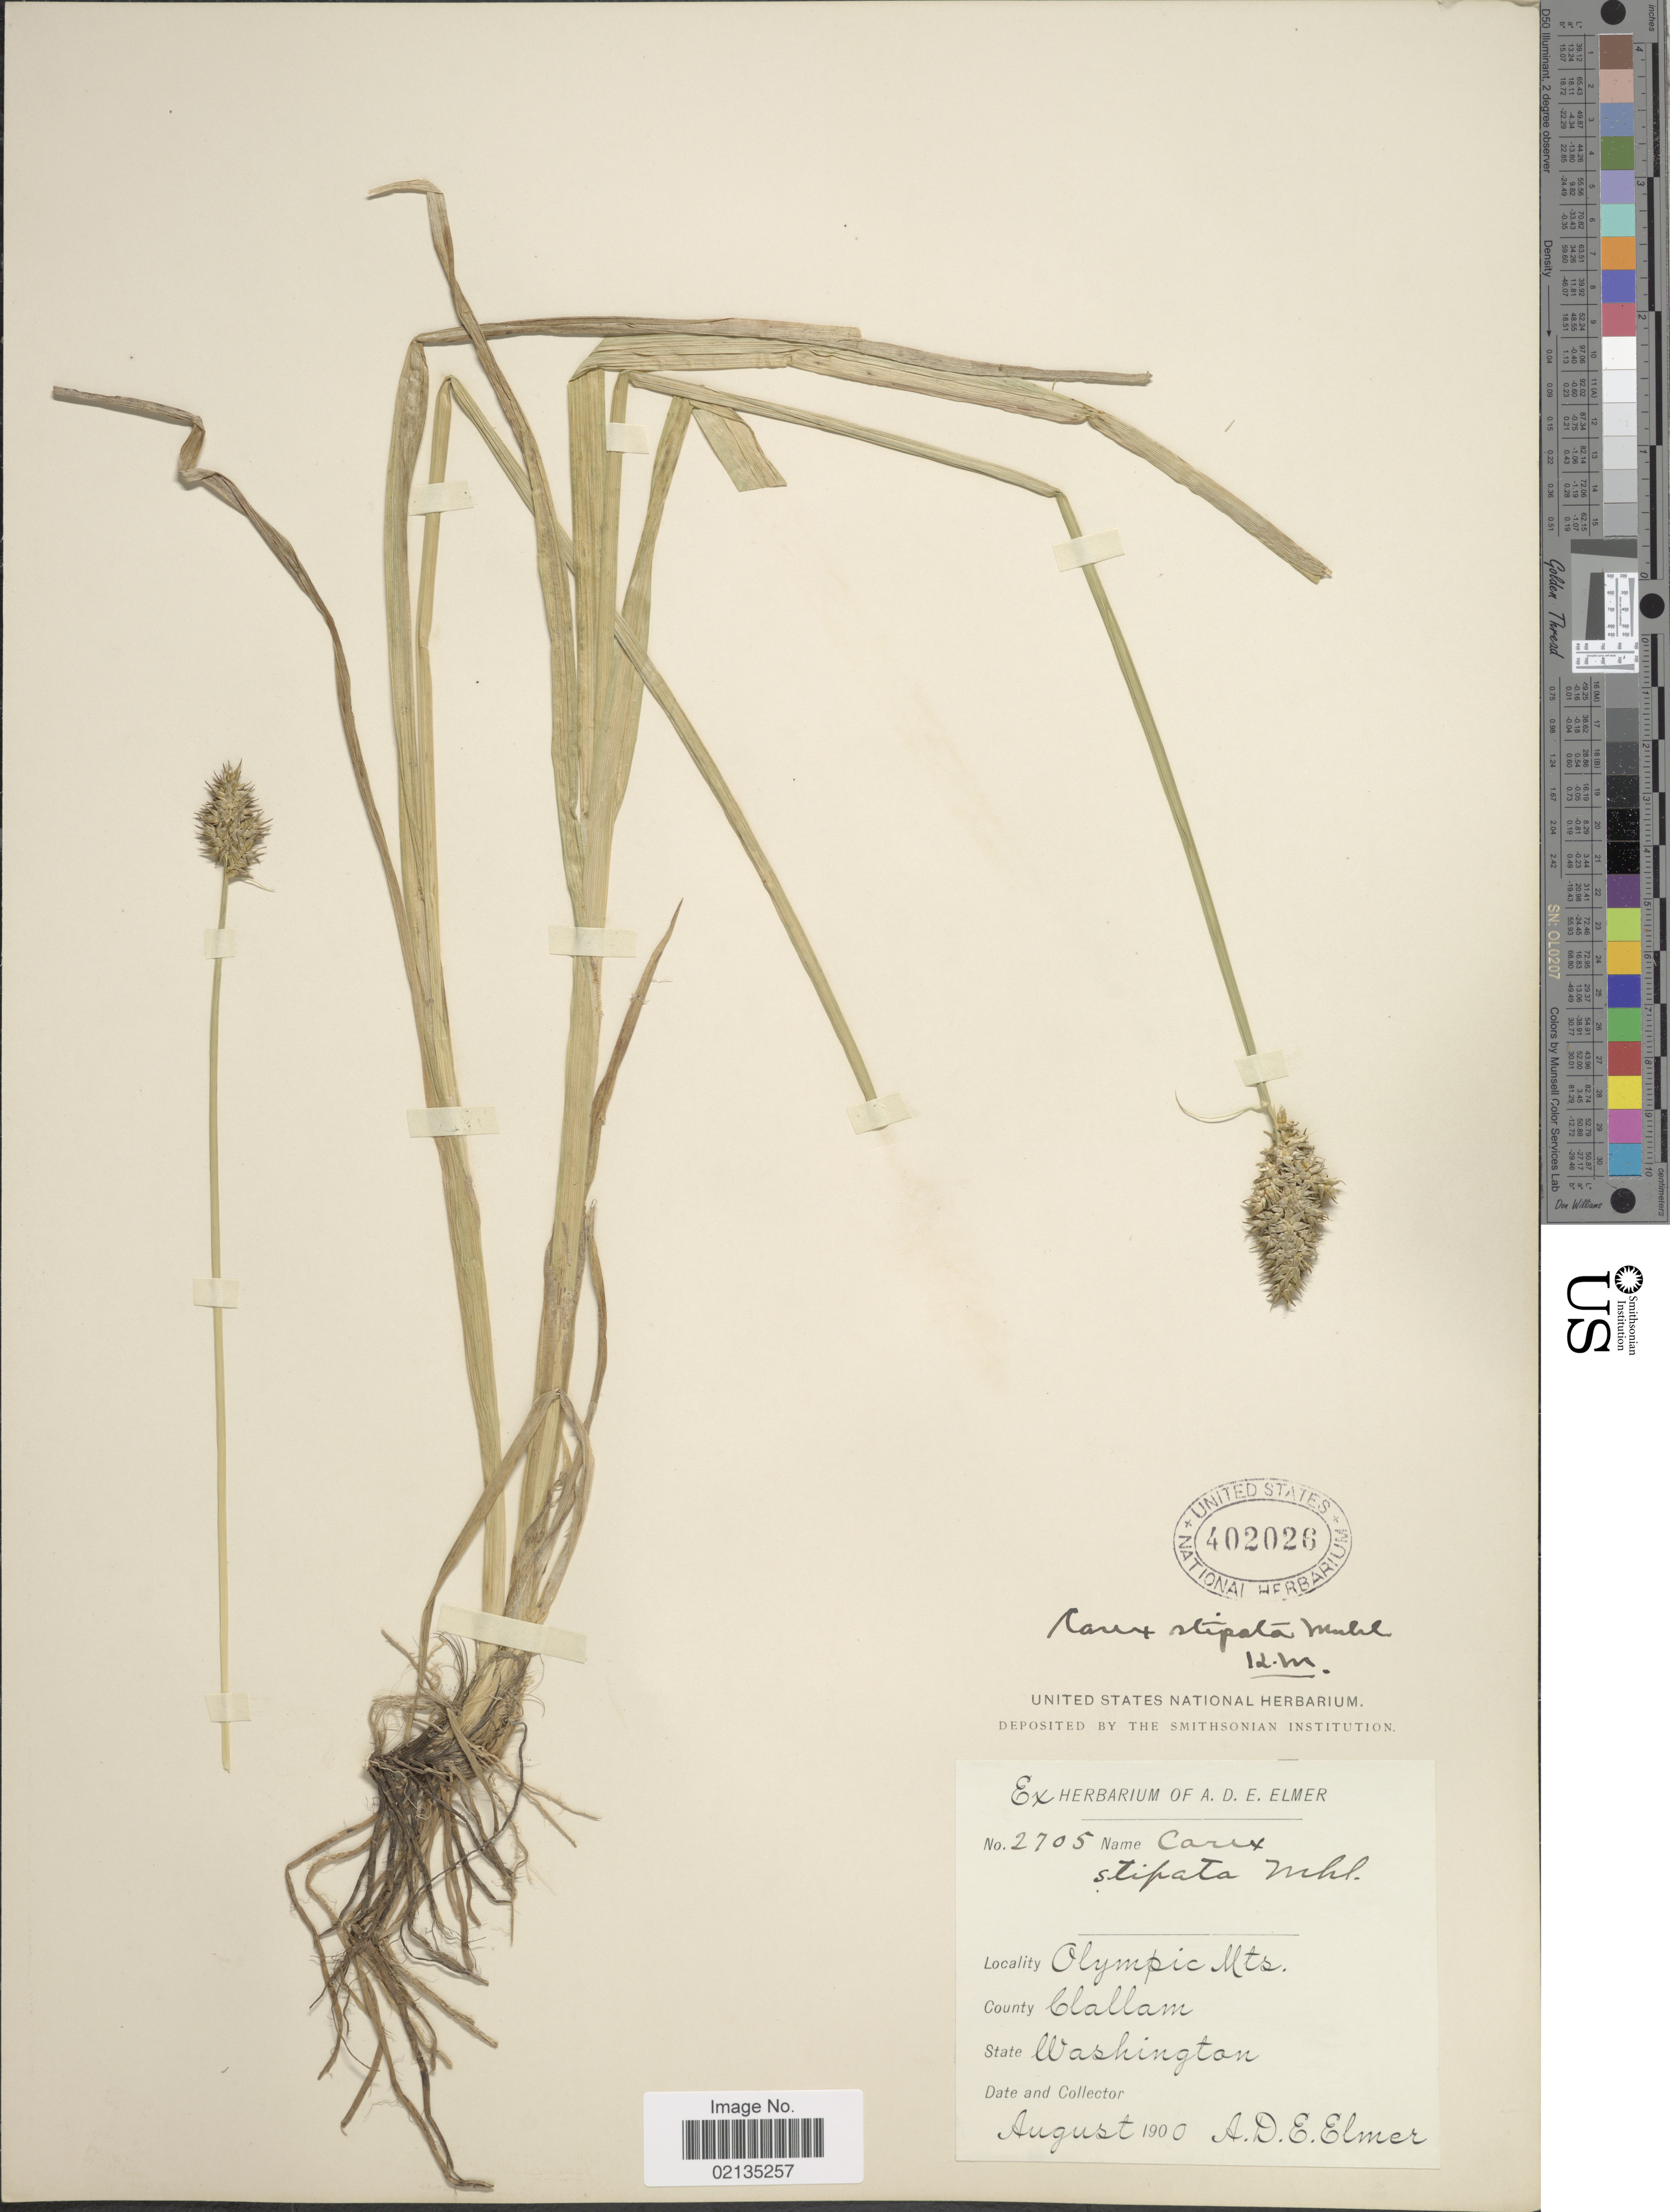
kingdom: Plantae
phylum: Tracheophyta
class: Liliopsida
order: Poales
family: Cyperaceae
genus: Carex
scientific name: Carex stipata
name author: Muhl. ex Willd.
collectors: A. D. E. Elmer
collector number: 2705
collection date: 1900-08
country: United States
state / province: Washington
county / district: Clallam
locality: Olympic Mts. County Clallam, State Washington.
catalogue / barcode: US 402026